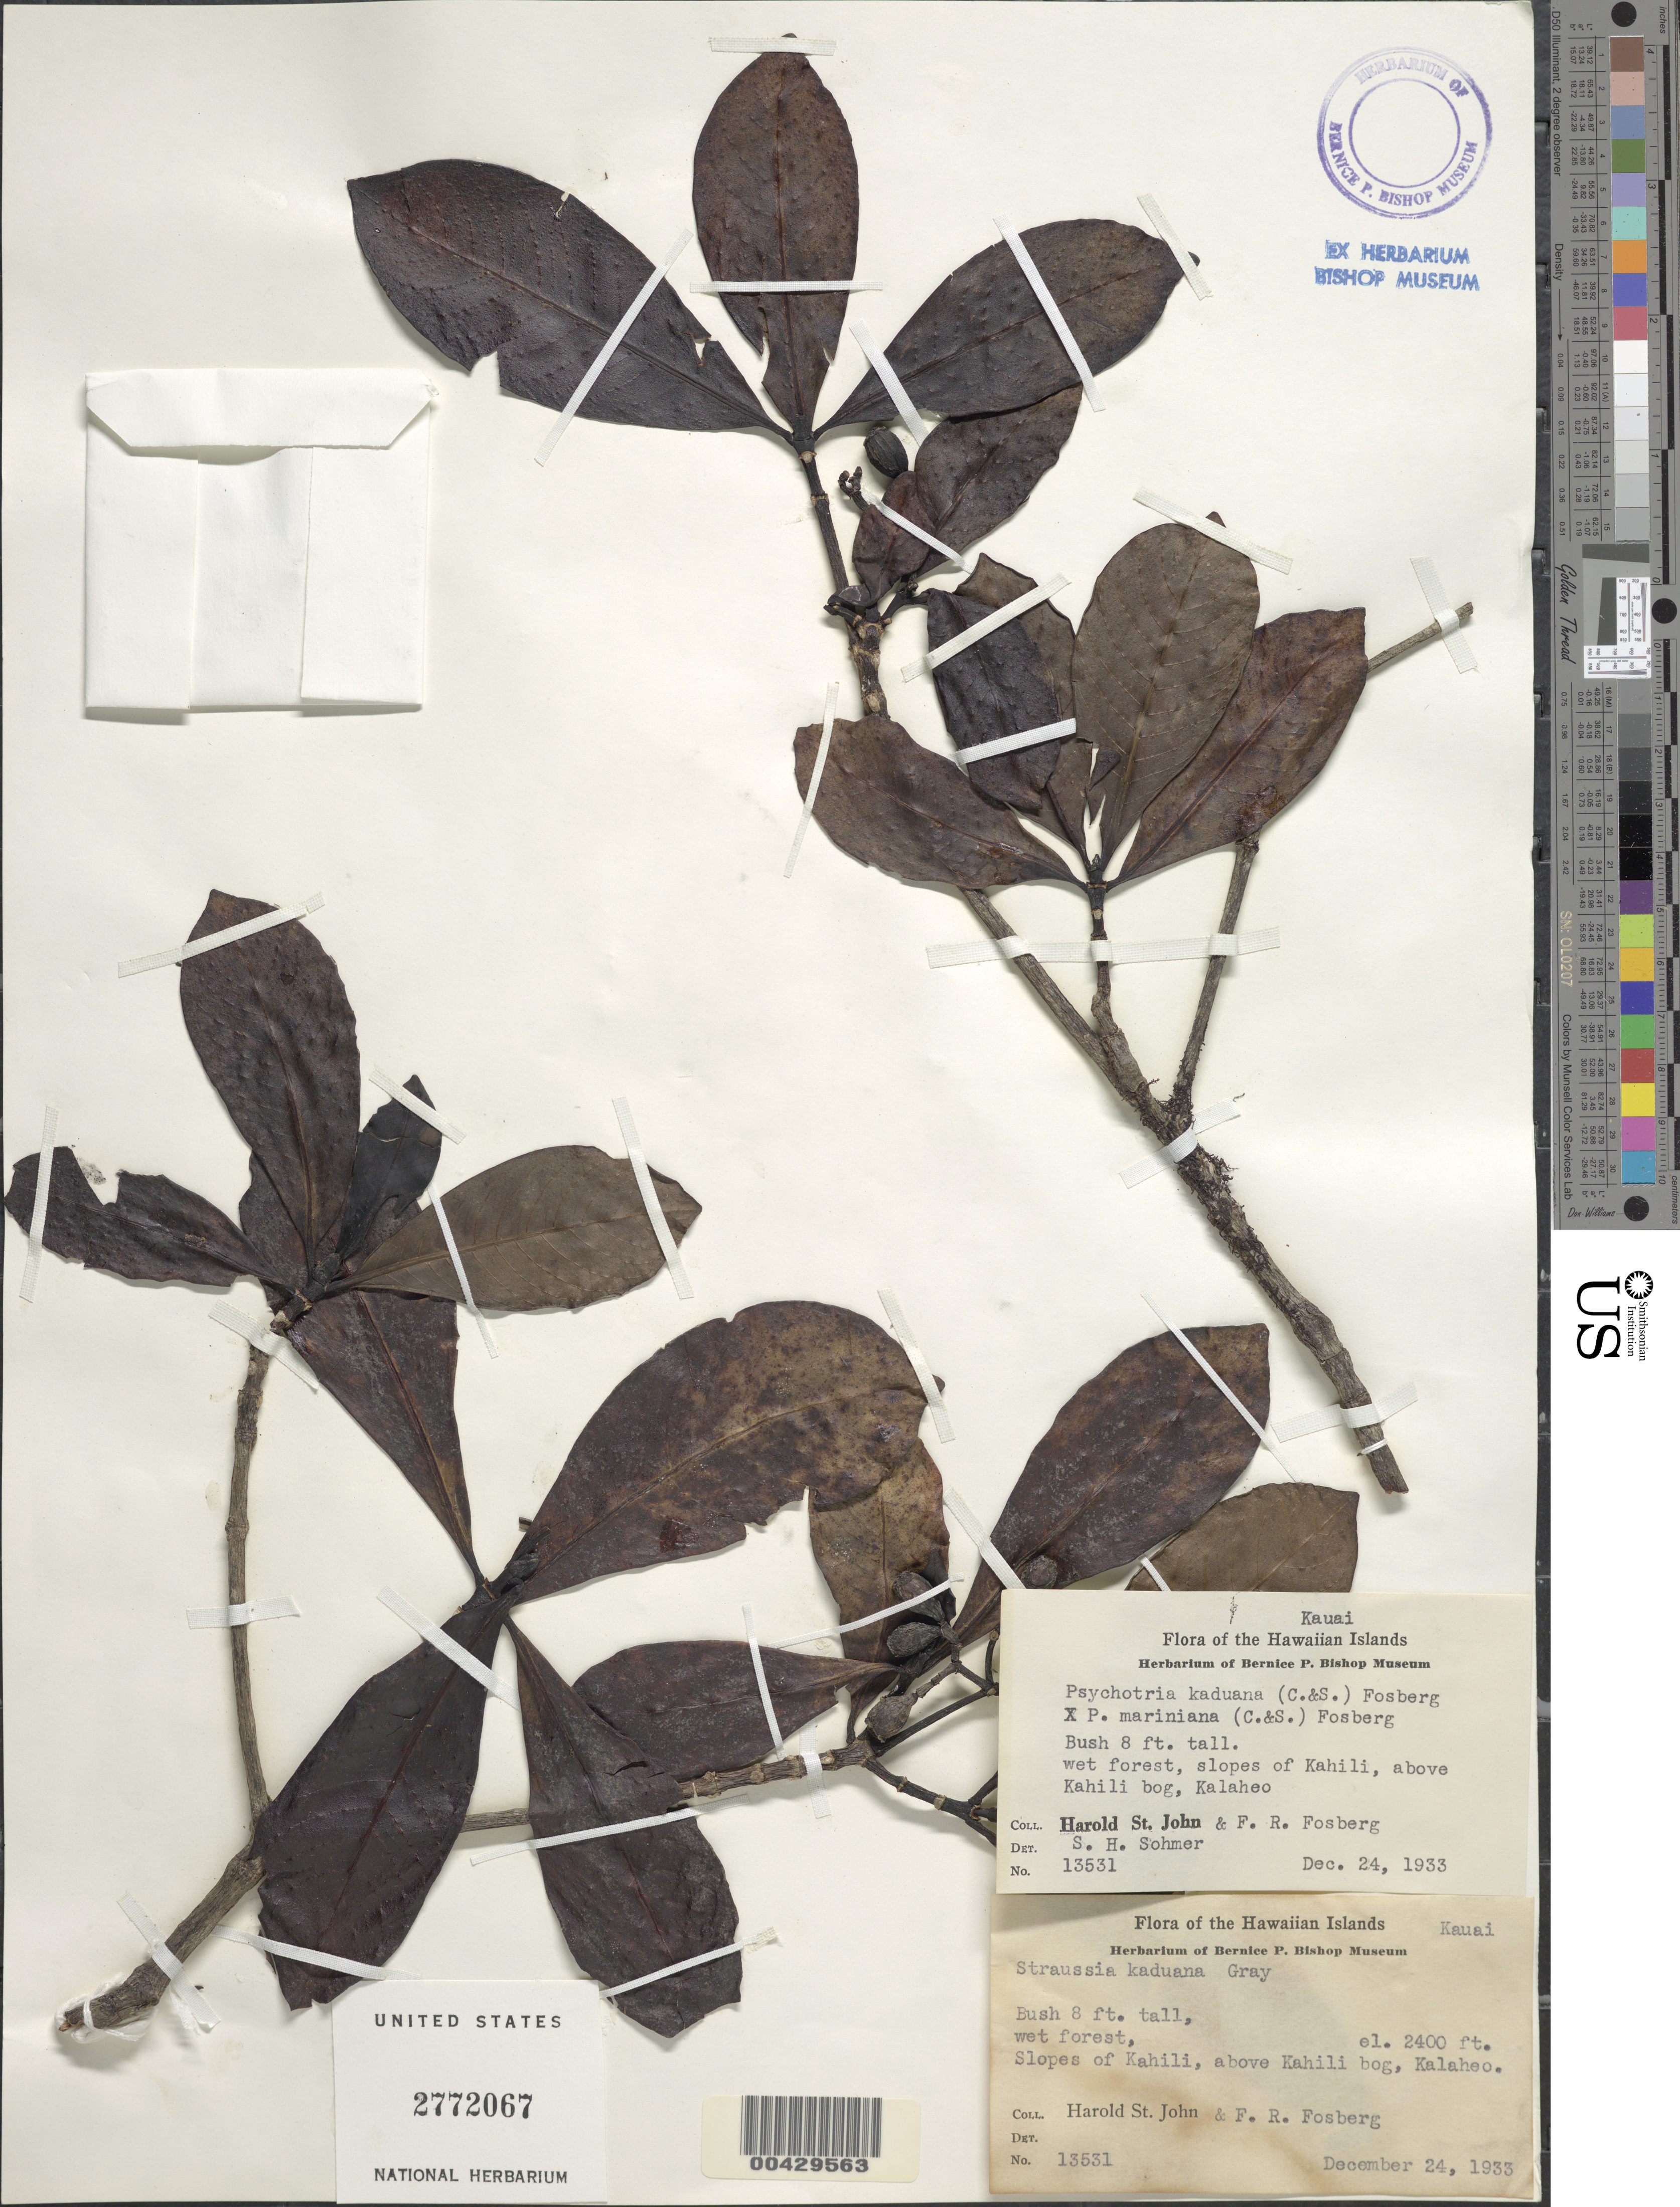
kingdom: Plantae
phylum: Tracheophyta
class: Magnoliopsida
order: Gentianales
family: Rubiaceae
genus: Psychotria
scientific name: Psychotria kaduana x P. mariniana (Cham. & Schltdl.) Fosberg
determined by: Sohmer, S. H.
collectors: H. St. John & F. R. Fosberg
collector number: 13531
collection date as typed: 24 Dec 1933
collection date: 1933-12-24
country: United States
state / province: Hawaii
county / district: Kauai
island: Kaua'i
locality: Slopes of Kahili, above Kahili bog, Kalaheo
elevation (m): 732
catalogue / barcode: US 2772067